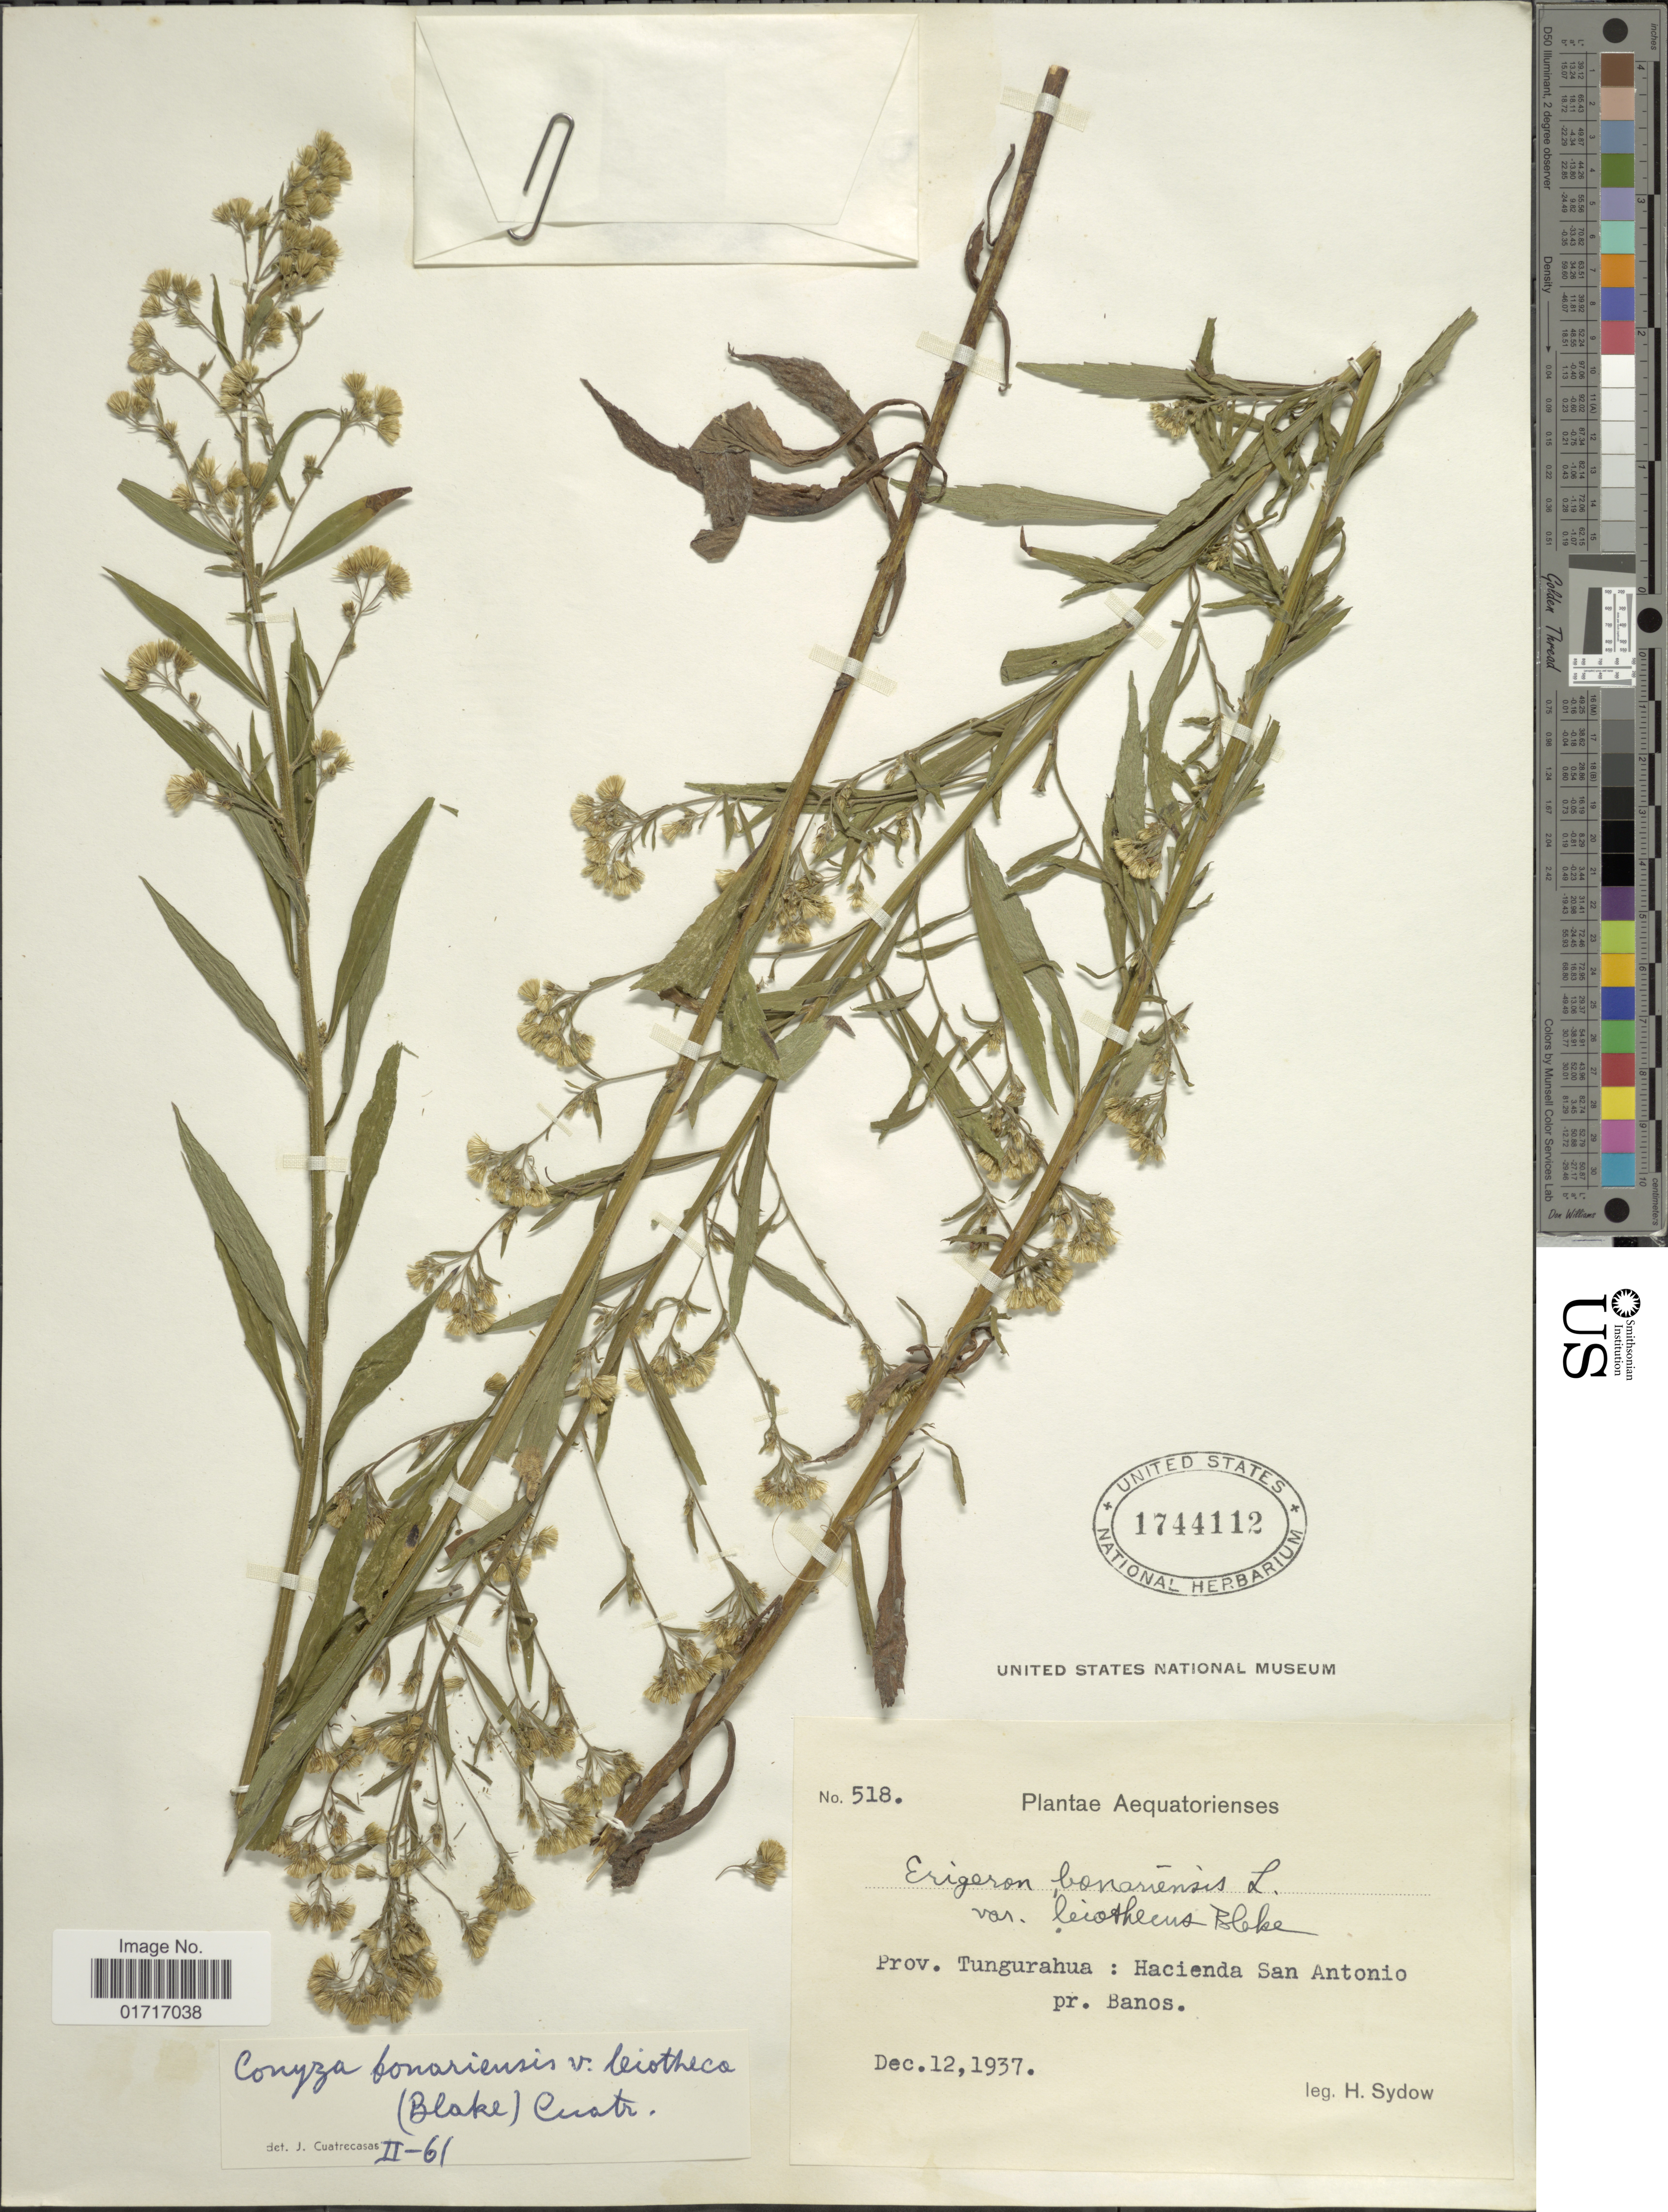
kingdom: Plantae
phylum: Tracheophyta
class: Magnoliopsida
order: Asterales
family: Asteraceae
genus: Conyza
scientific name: Conyza bonariensis var. leiotheca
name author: (S.F. Blake) Cuatrec.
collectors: H. Sydow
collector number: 518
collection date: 1937-12-12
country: Ecuador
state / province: Tungurahua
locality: Prov. Tungurahua: Hacienda San Antonio pr. Banos.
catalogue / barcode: US 1744112